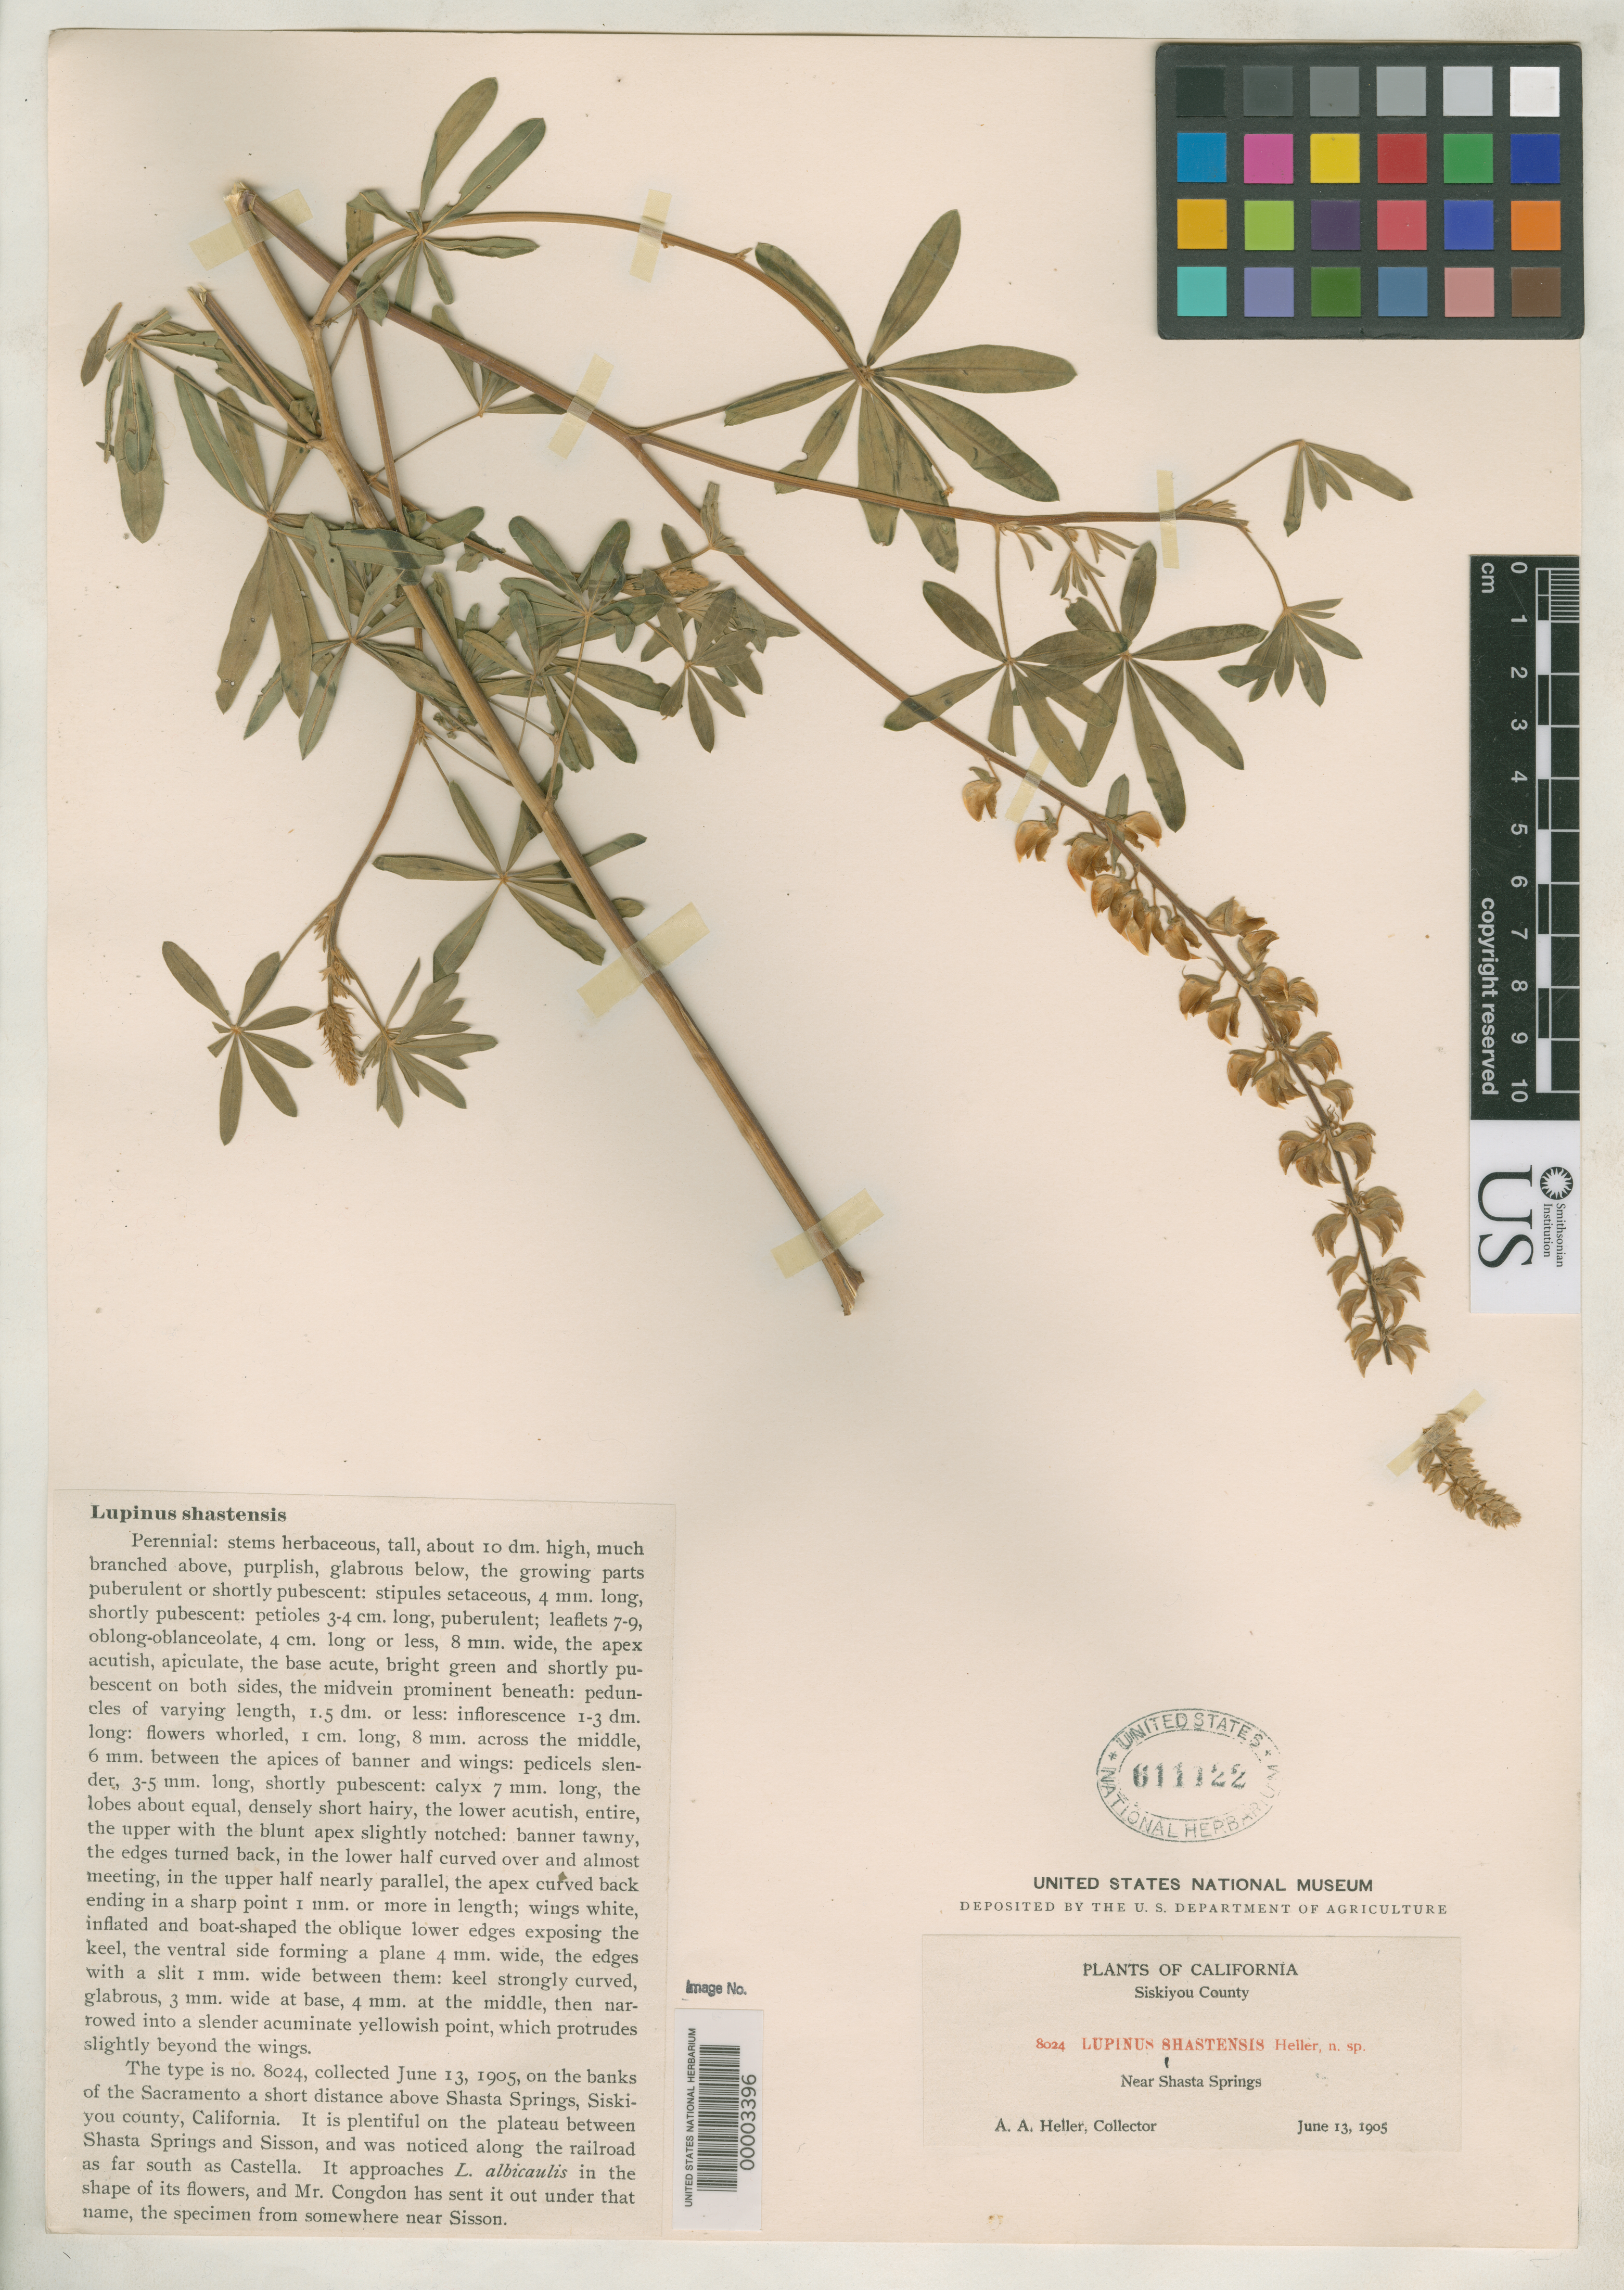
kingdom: Plantae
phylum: Tracheophyta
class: Magnoliopsida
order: Fabales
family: Fabaceae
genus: Lupinus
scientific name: Lupinus shastensis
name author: A. Heller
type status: Isotype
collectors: A. A. Heller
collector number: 8024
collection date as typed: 13 Jun 1905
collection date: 1905-06-13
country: United States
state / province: California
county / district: Siskiyou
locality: Above Shasta Springs, Sacramento River.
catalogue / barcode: US 611122